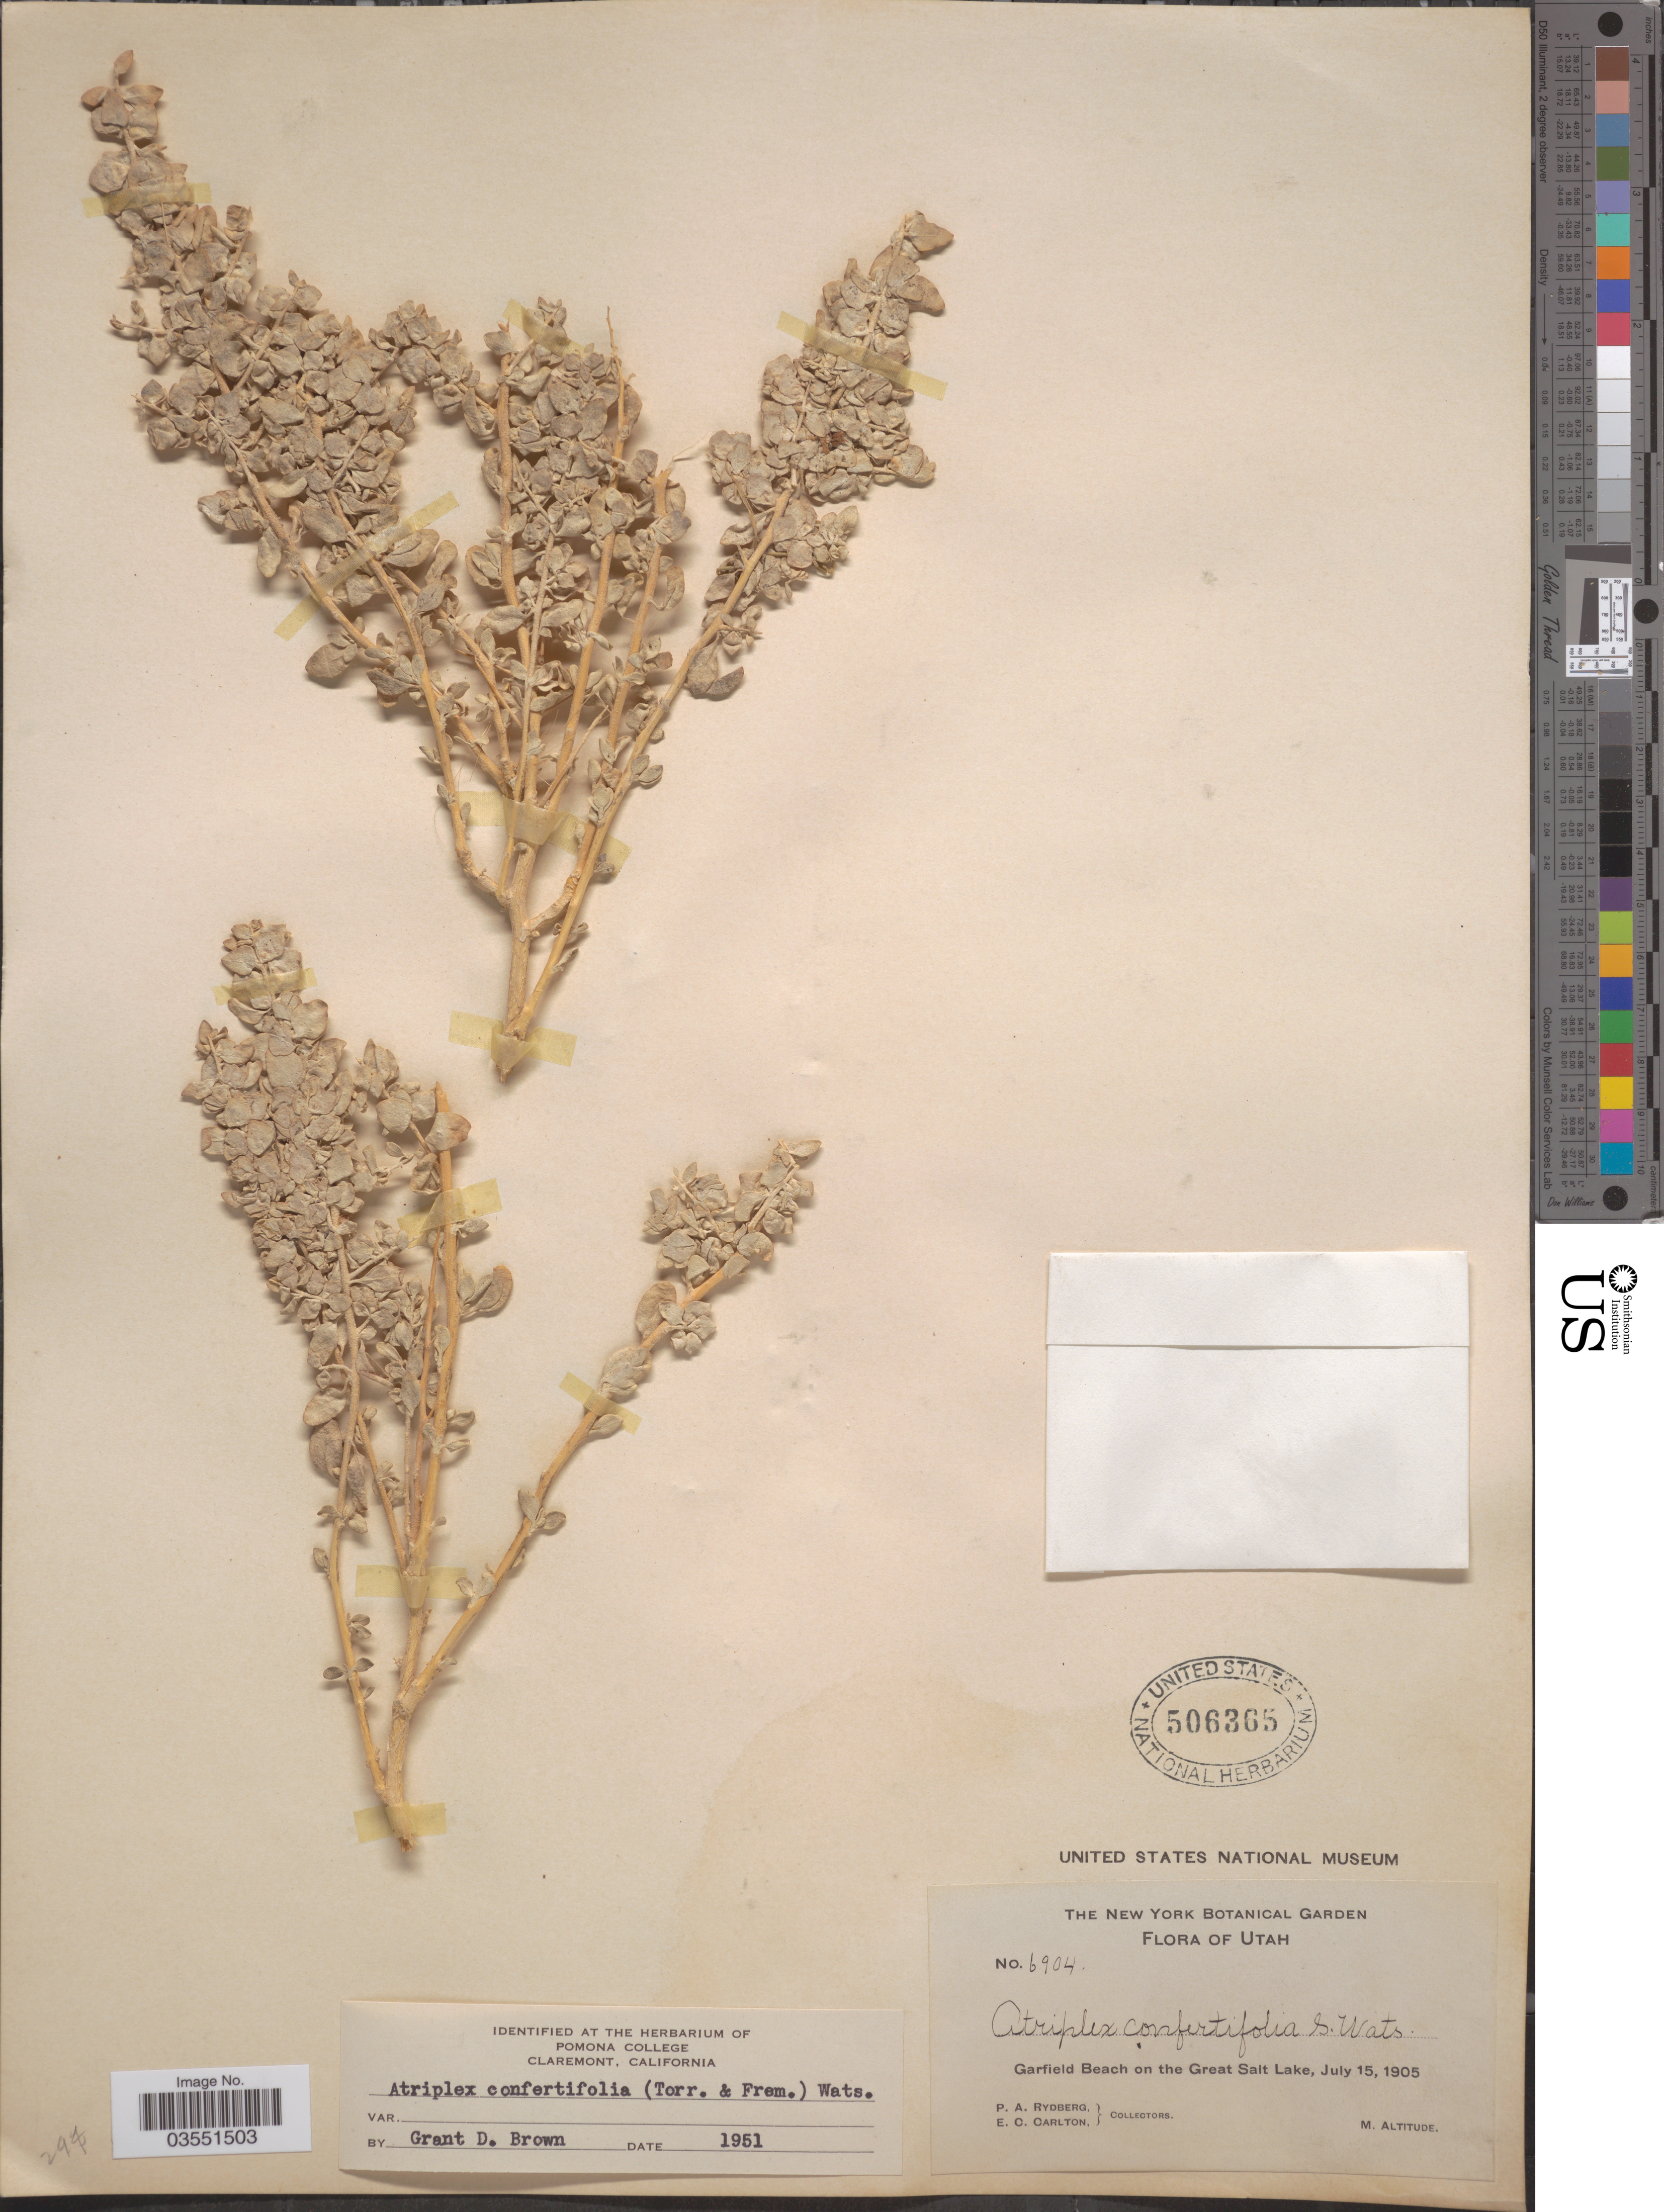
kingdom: Plantae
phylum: Tracheophyta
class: Magnoliopsida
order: Caryophyllales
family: Amaranthaceae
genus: Atriplex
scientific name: Atriplex confertifolia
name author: (Torr. & Frém.) S. Watson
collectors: P. A. Rydberg & E. Carlton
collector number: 6904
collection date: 1905-07-15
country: United States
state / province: Utah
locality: Garfield Beach on the Great Salt Lake.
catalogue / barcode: US 506365